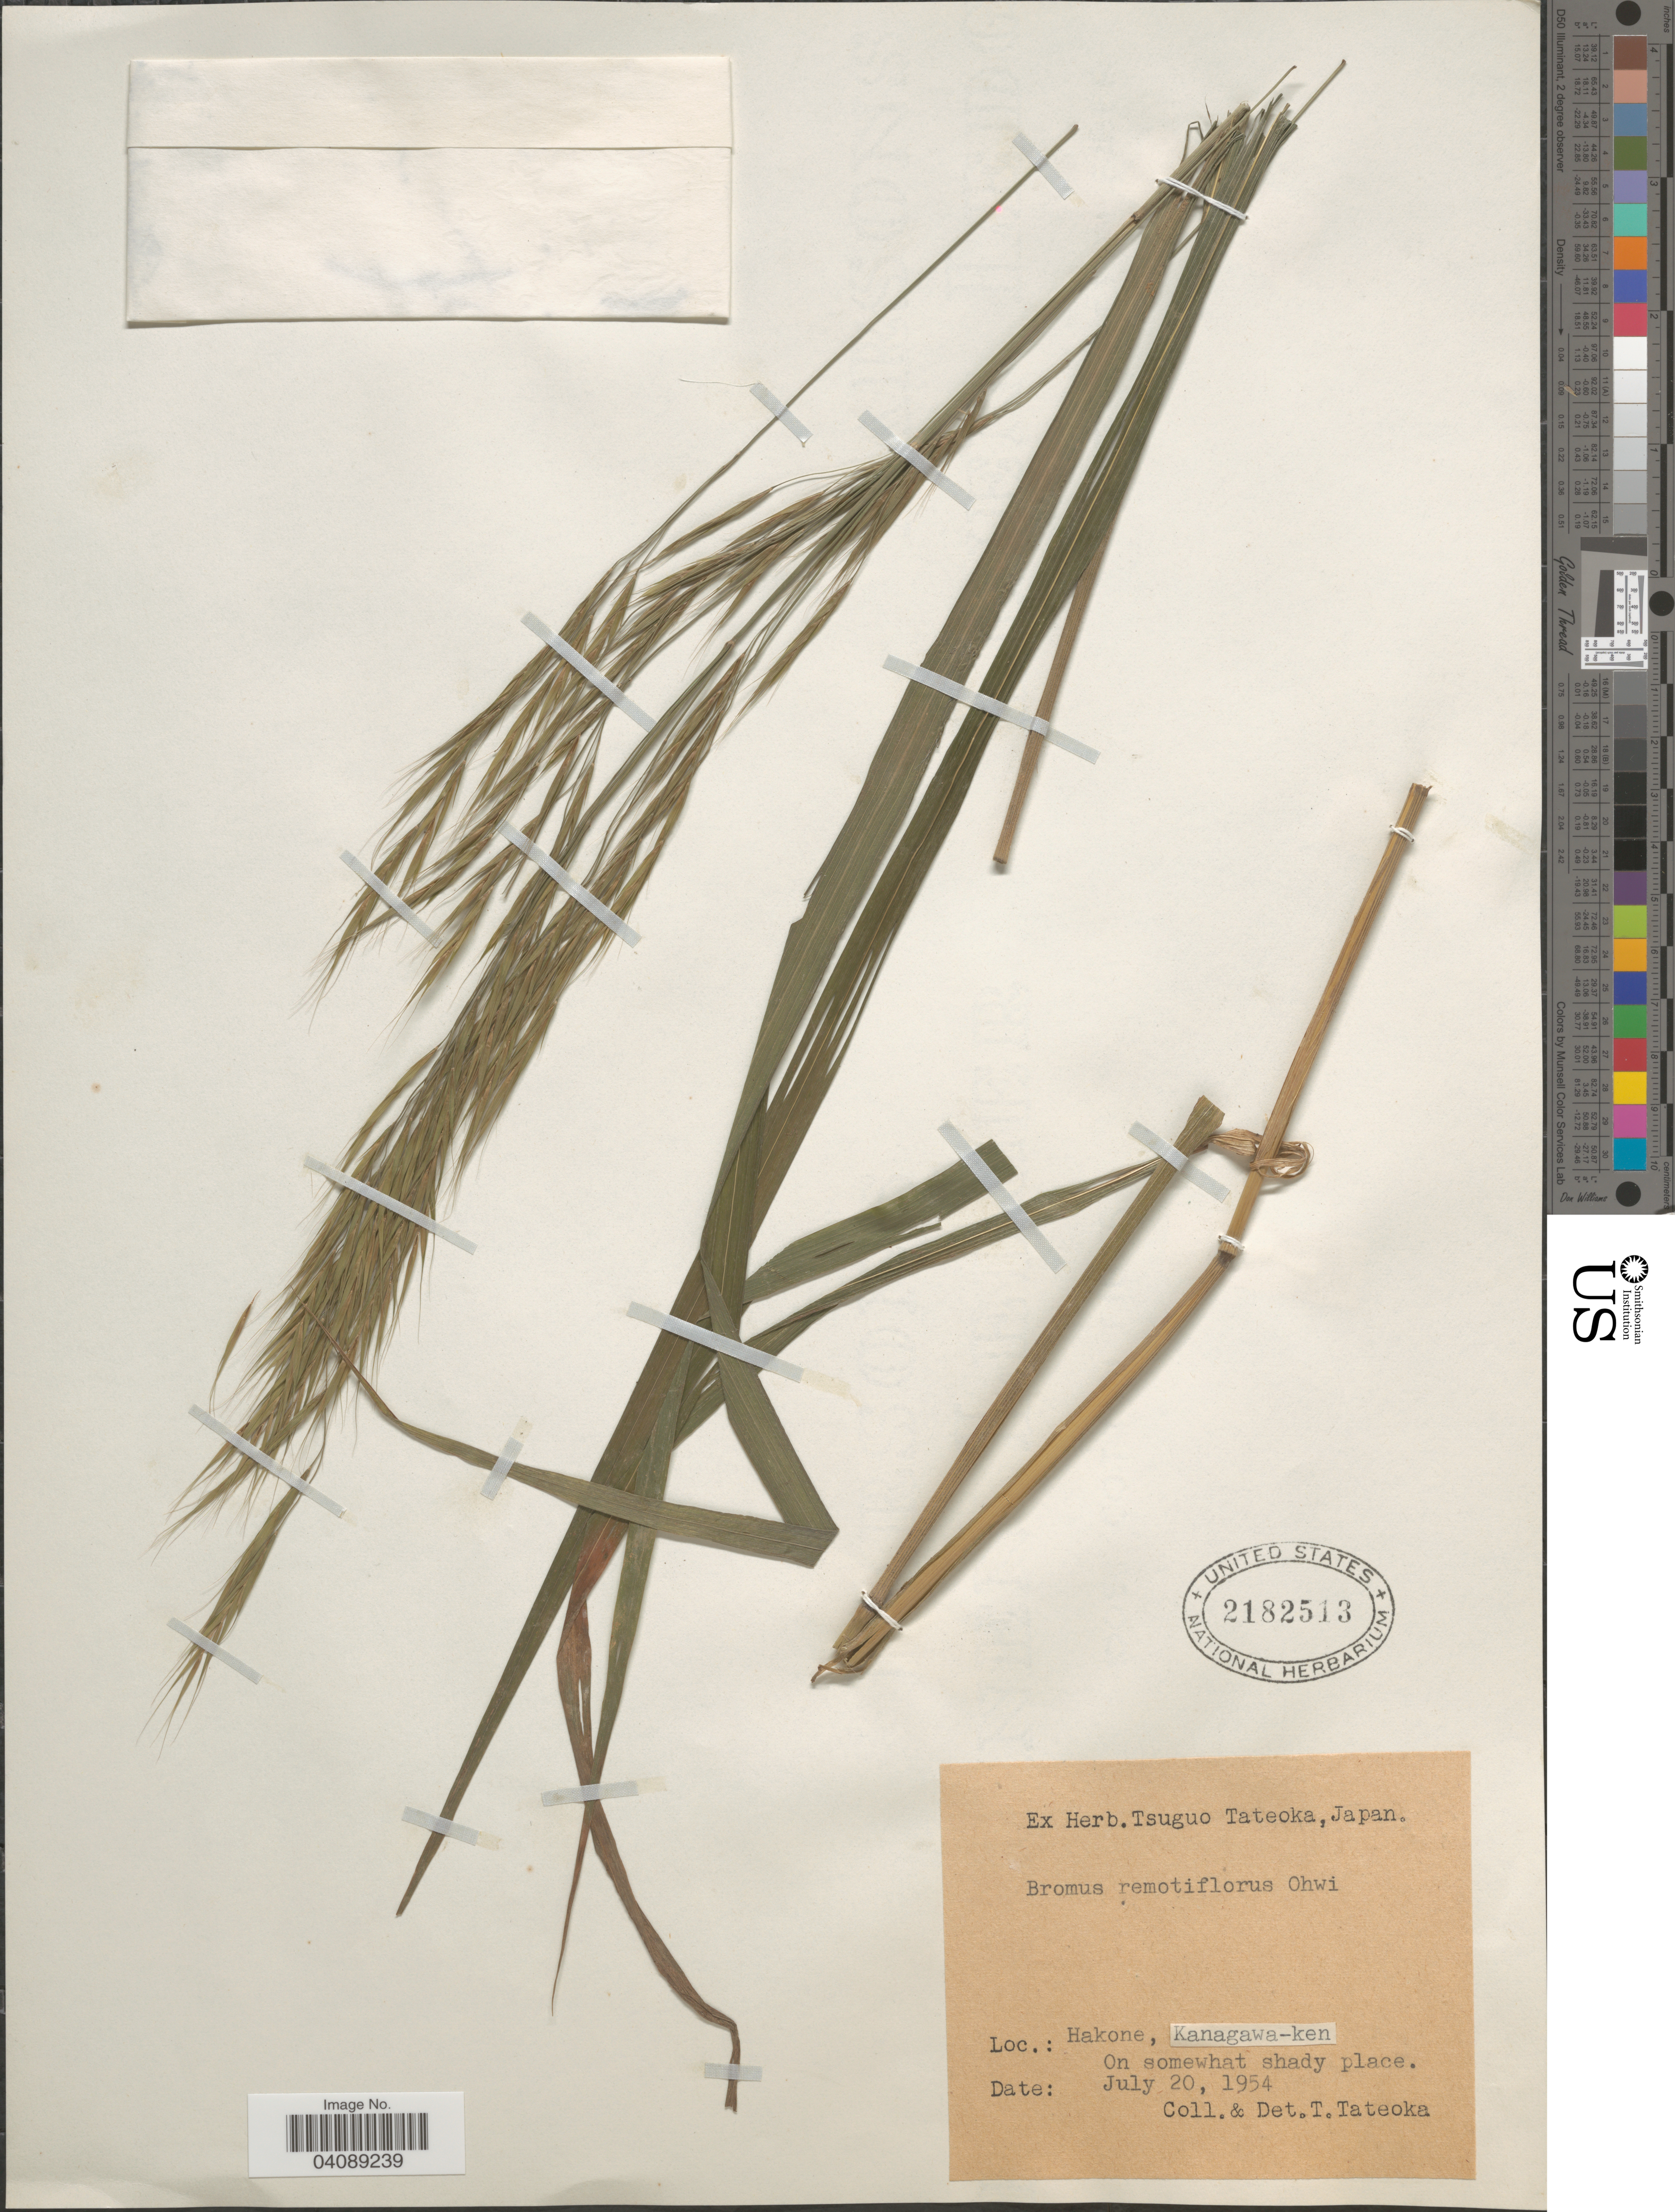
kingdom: Plantae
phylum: Tracheophyta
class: Liliopsida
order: Poales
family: Poaceae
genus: Bromus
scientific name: Bromus remotiflorus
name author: (Steud.) Ohwi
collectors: T. Tateoka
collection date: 1954-07-20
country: Japan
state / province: Kanagawa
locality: Hakone, Kanagawa-ken.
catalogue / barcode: US 2182513